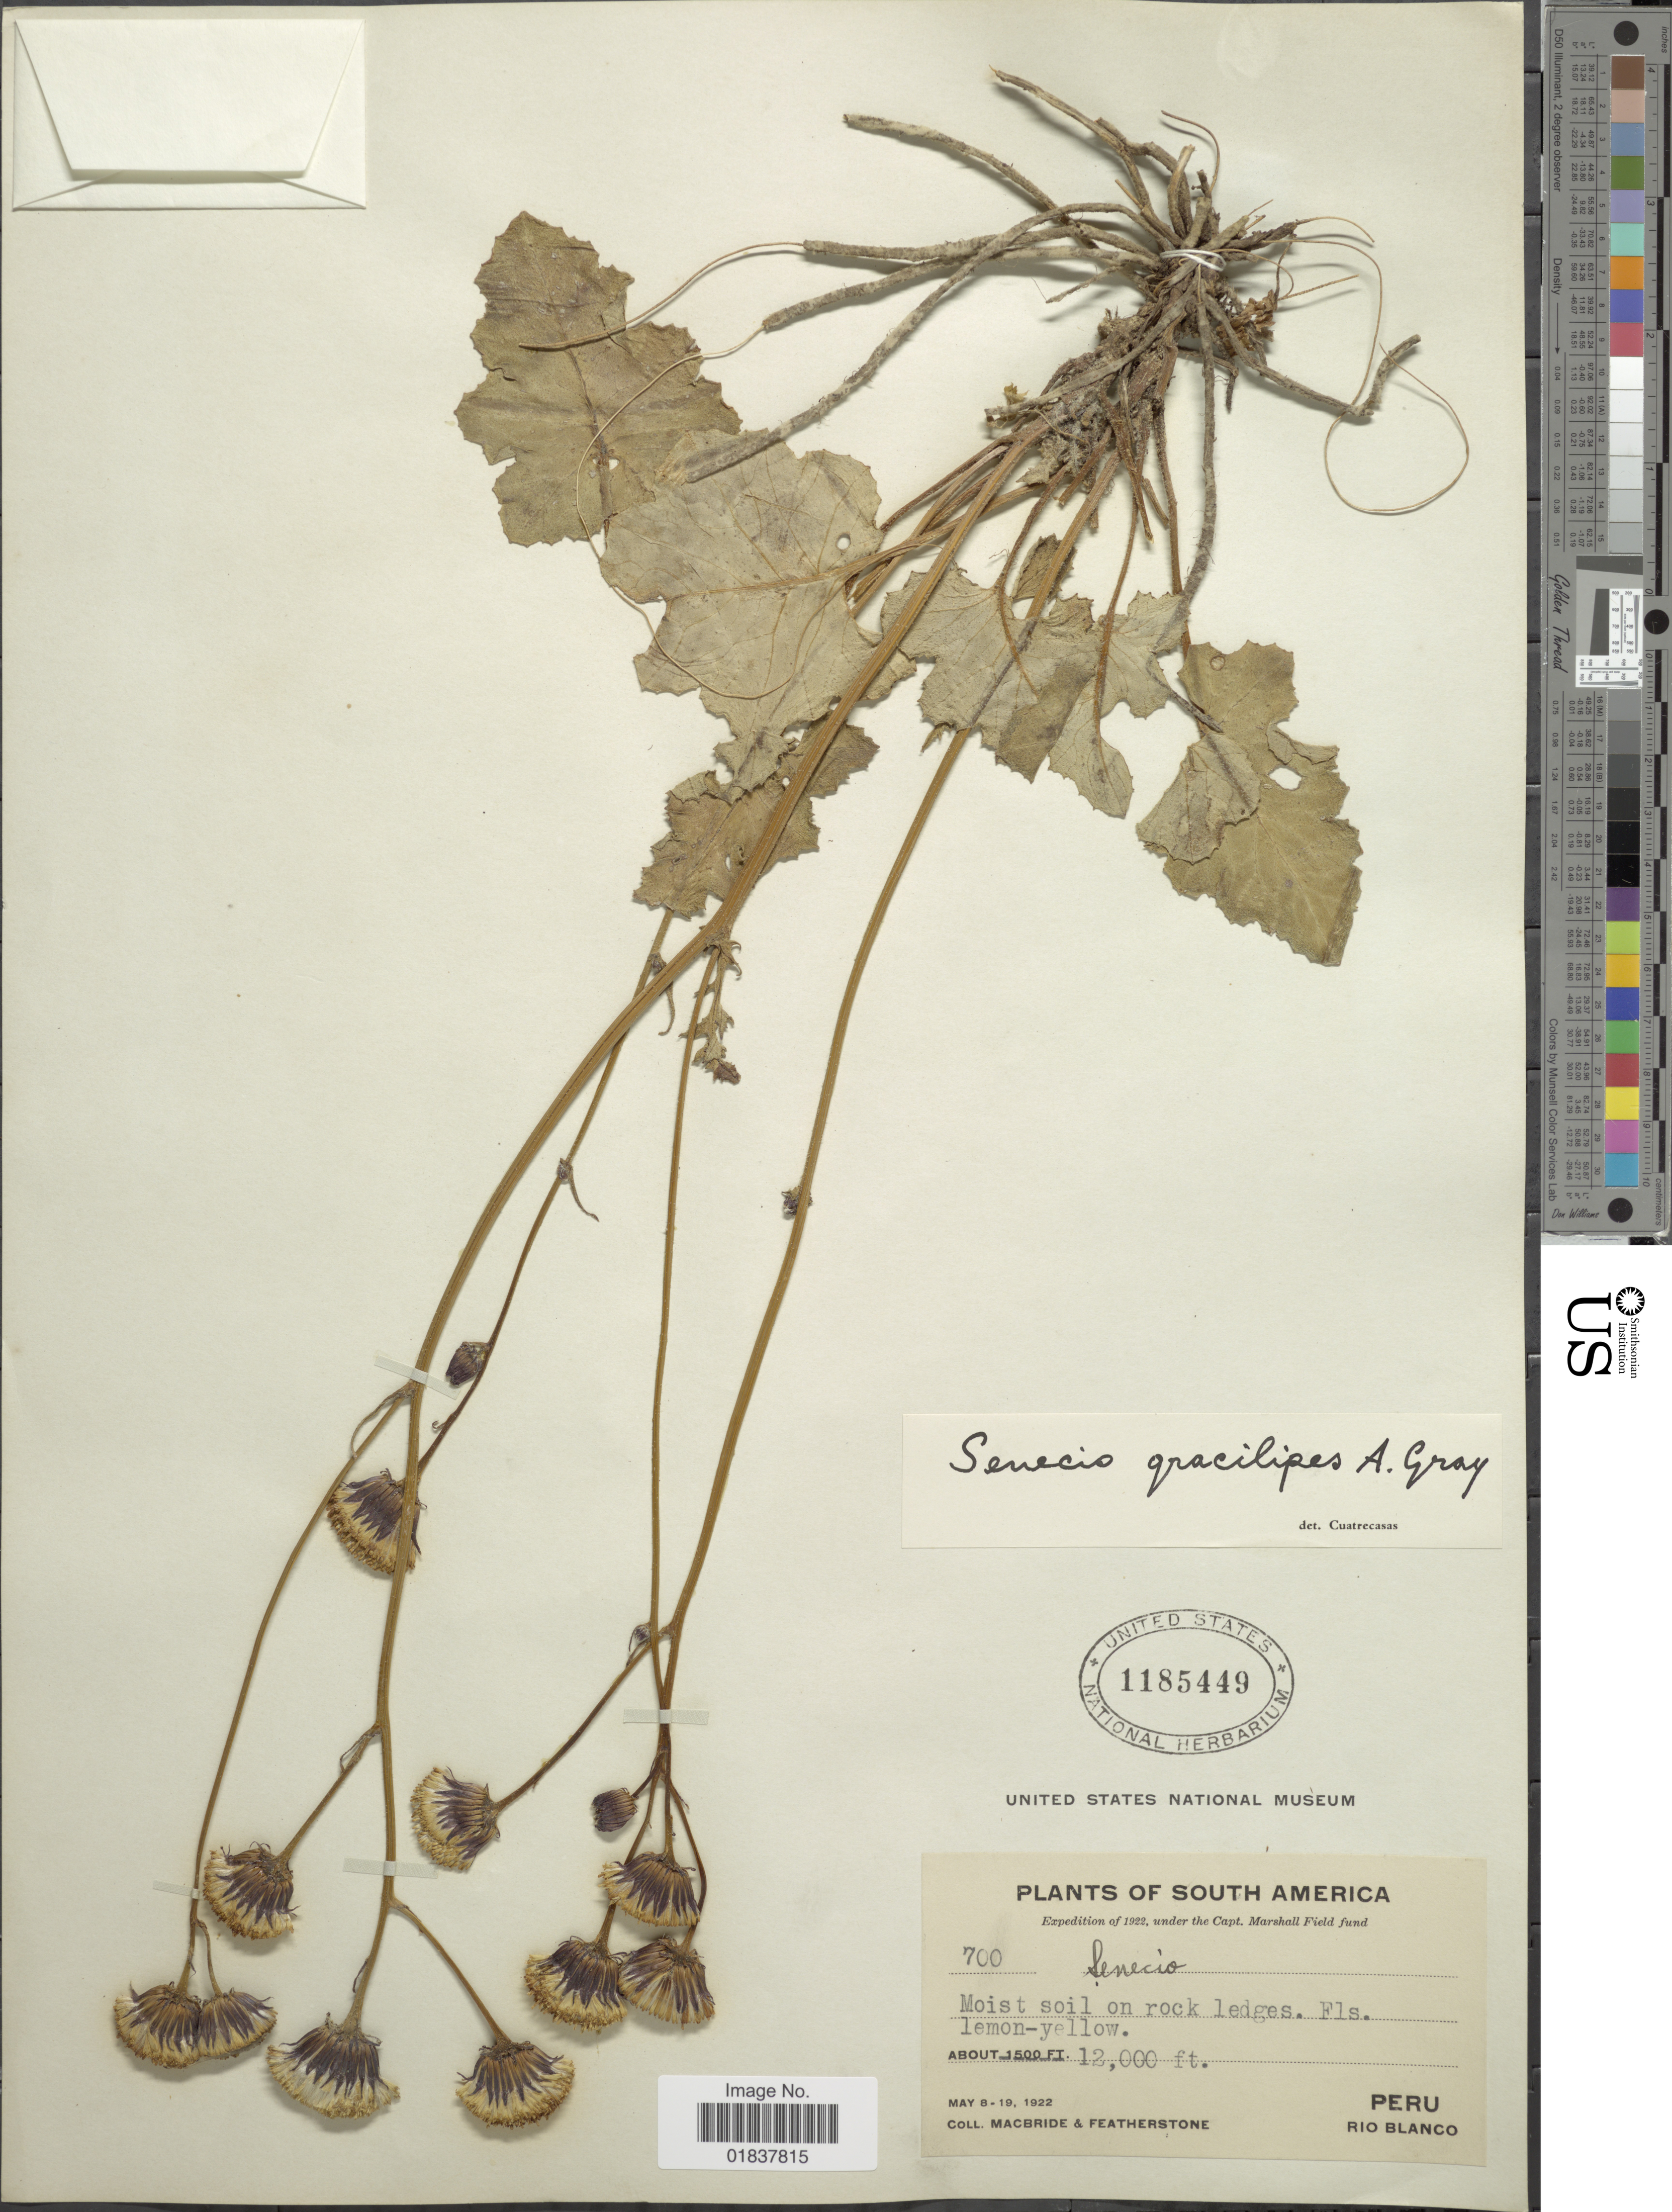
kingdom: Plantae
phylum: Tracheophyta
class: Magnoliopsida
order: Asterales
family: Asteraceae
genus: Senecio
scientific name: Senecio gracilipes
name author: A. Gray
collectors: Macbride, -- & -. Featherstone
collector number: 700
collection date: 1922-05-08/1955-05-19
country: Peru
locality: South America, Rio Blanco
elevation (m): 3658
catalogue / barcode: US 1185449